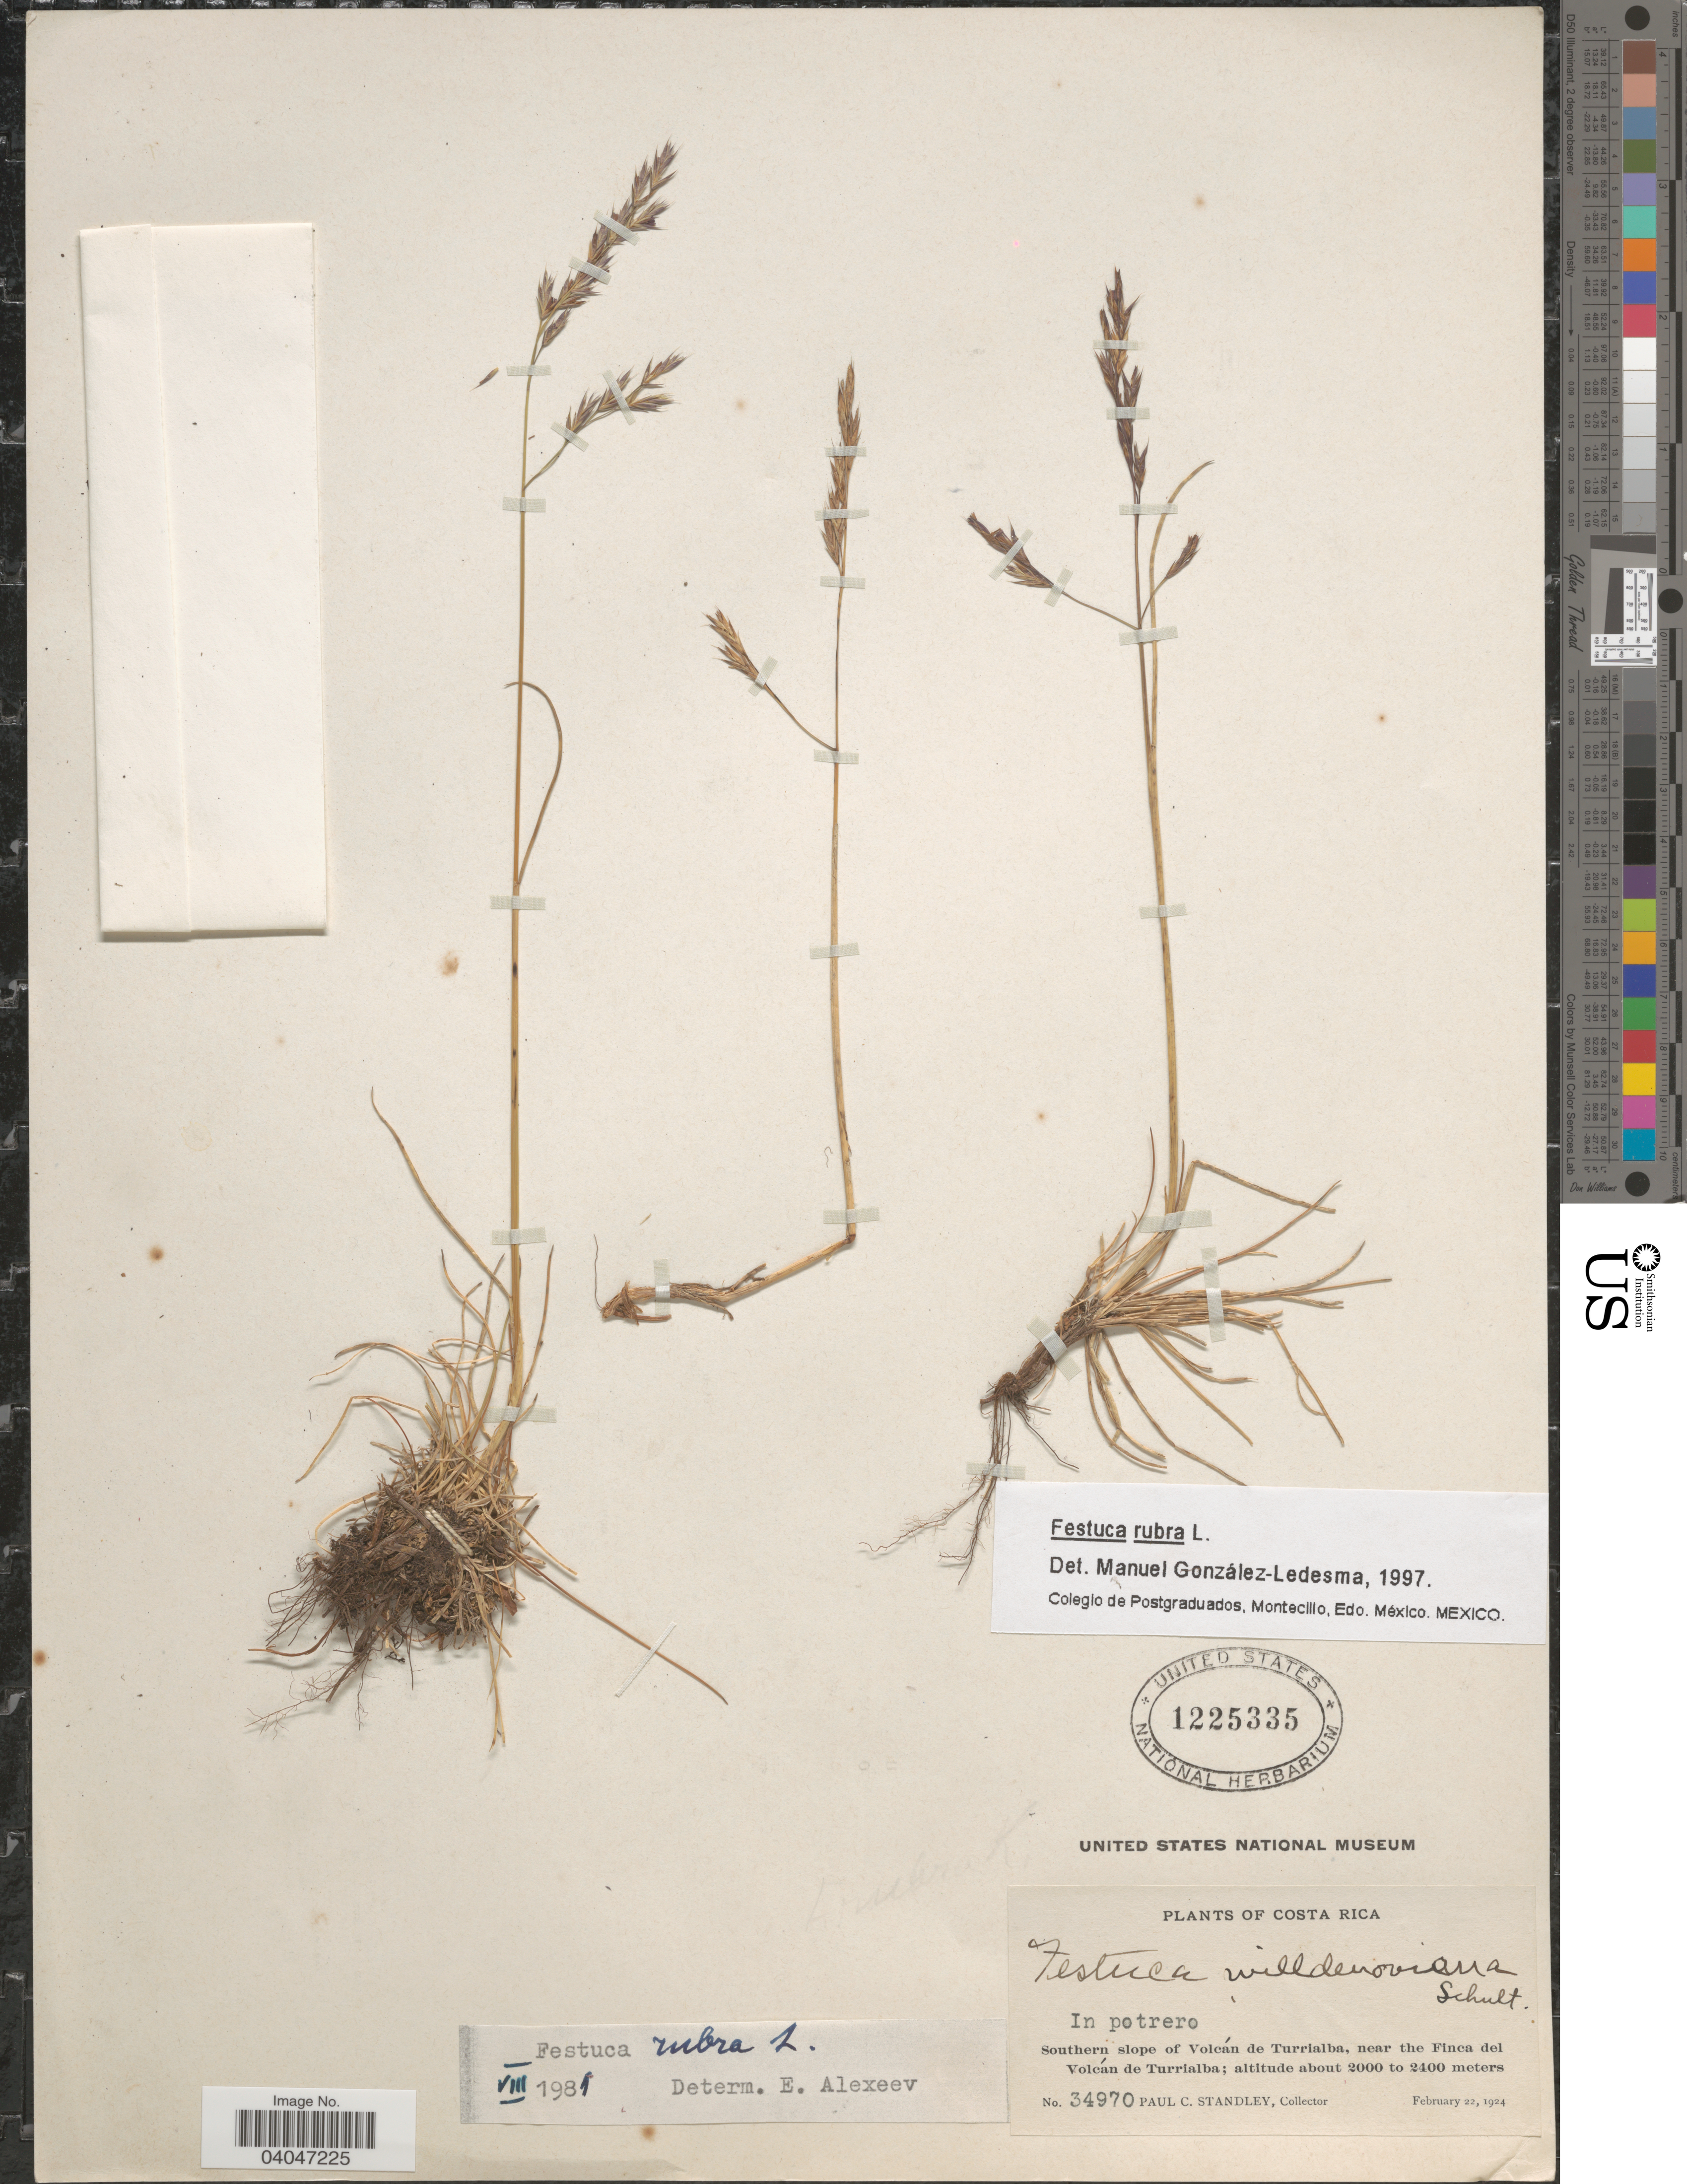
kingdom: Plantae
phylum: Tracheophyta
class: Liliopsida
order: Poales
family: Poaceae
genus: Festuca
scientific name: Festuca rubra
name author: L.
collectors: P. C. Standley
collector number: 34970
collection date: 1924-02-22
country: Costa Rica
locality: Southern slope of Volcán de Turrialba, near the Finca del Volcán de Turrialba.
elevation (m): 2000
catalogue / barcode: US 1225335